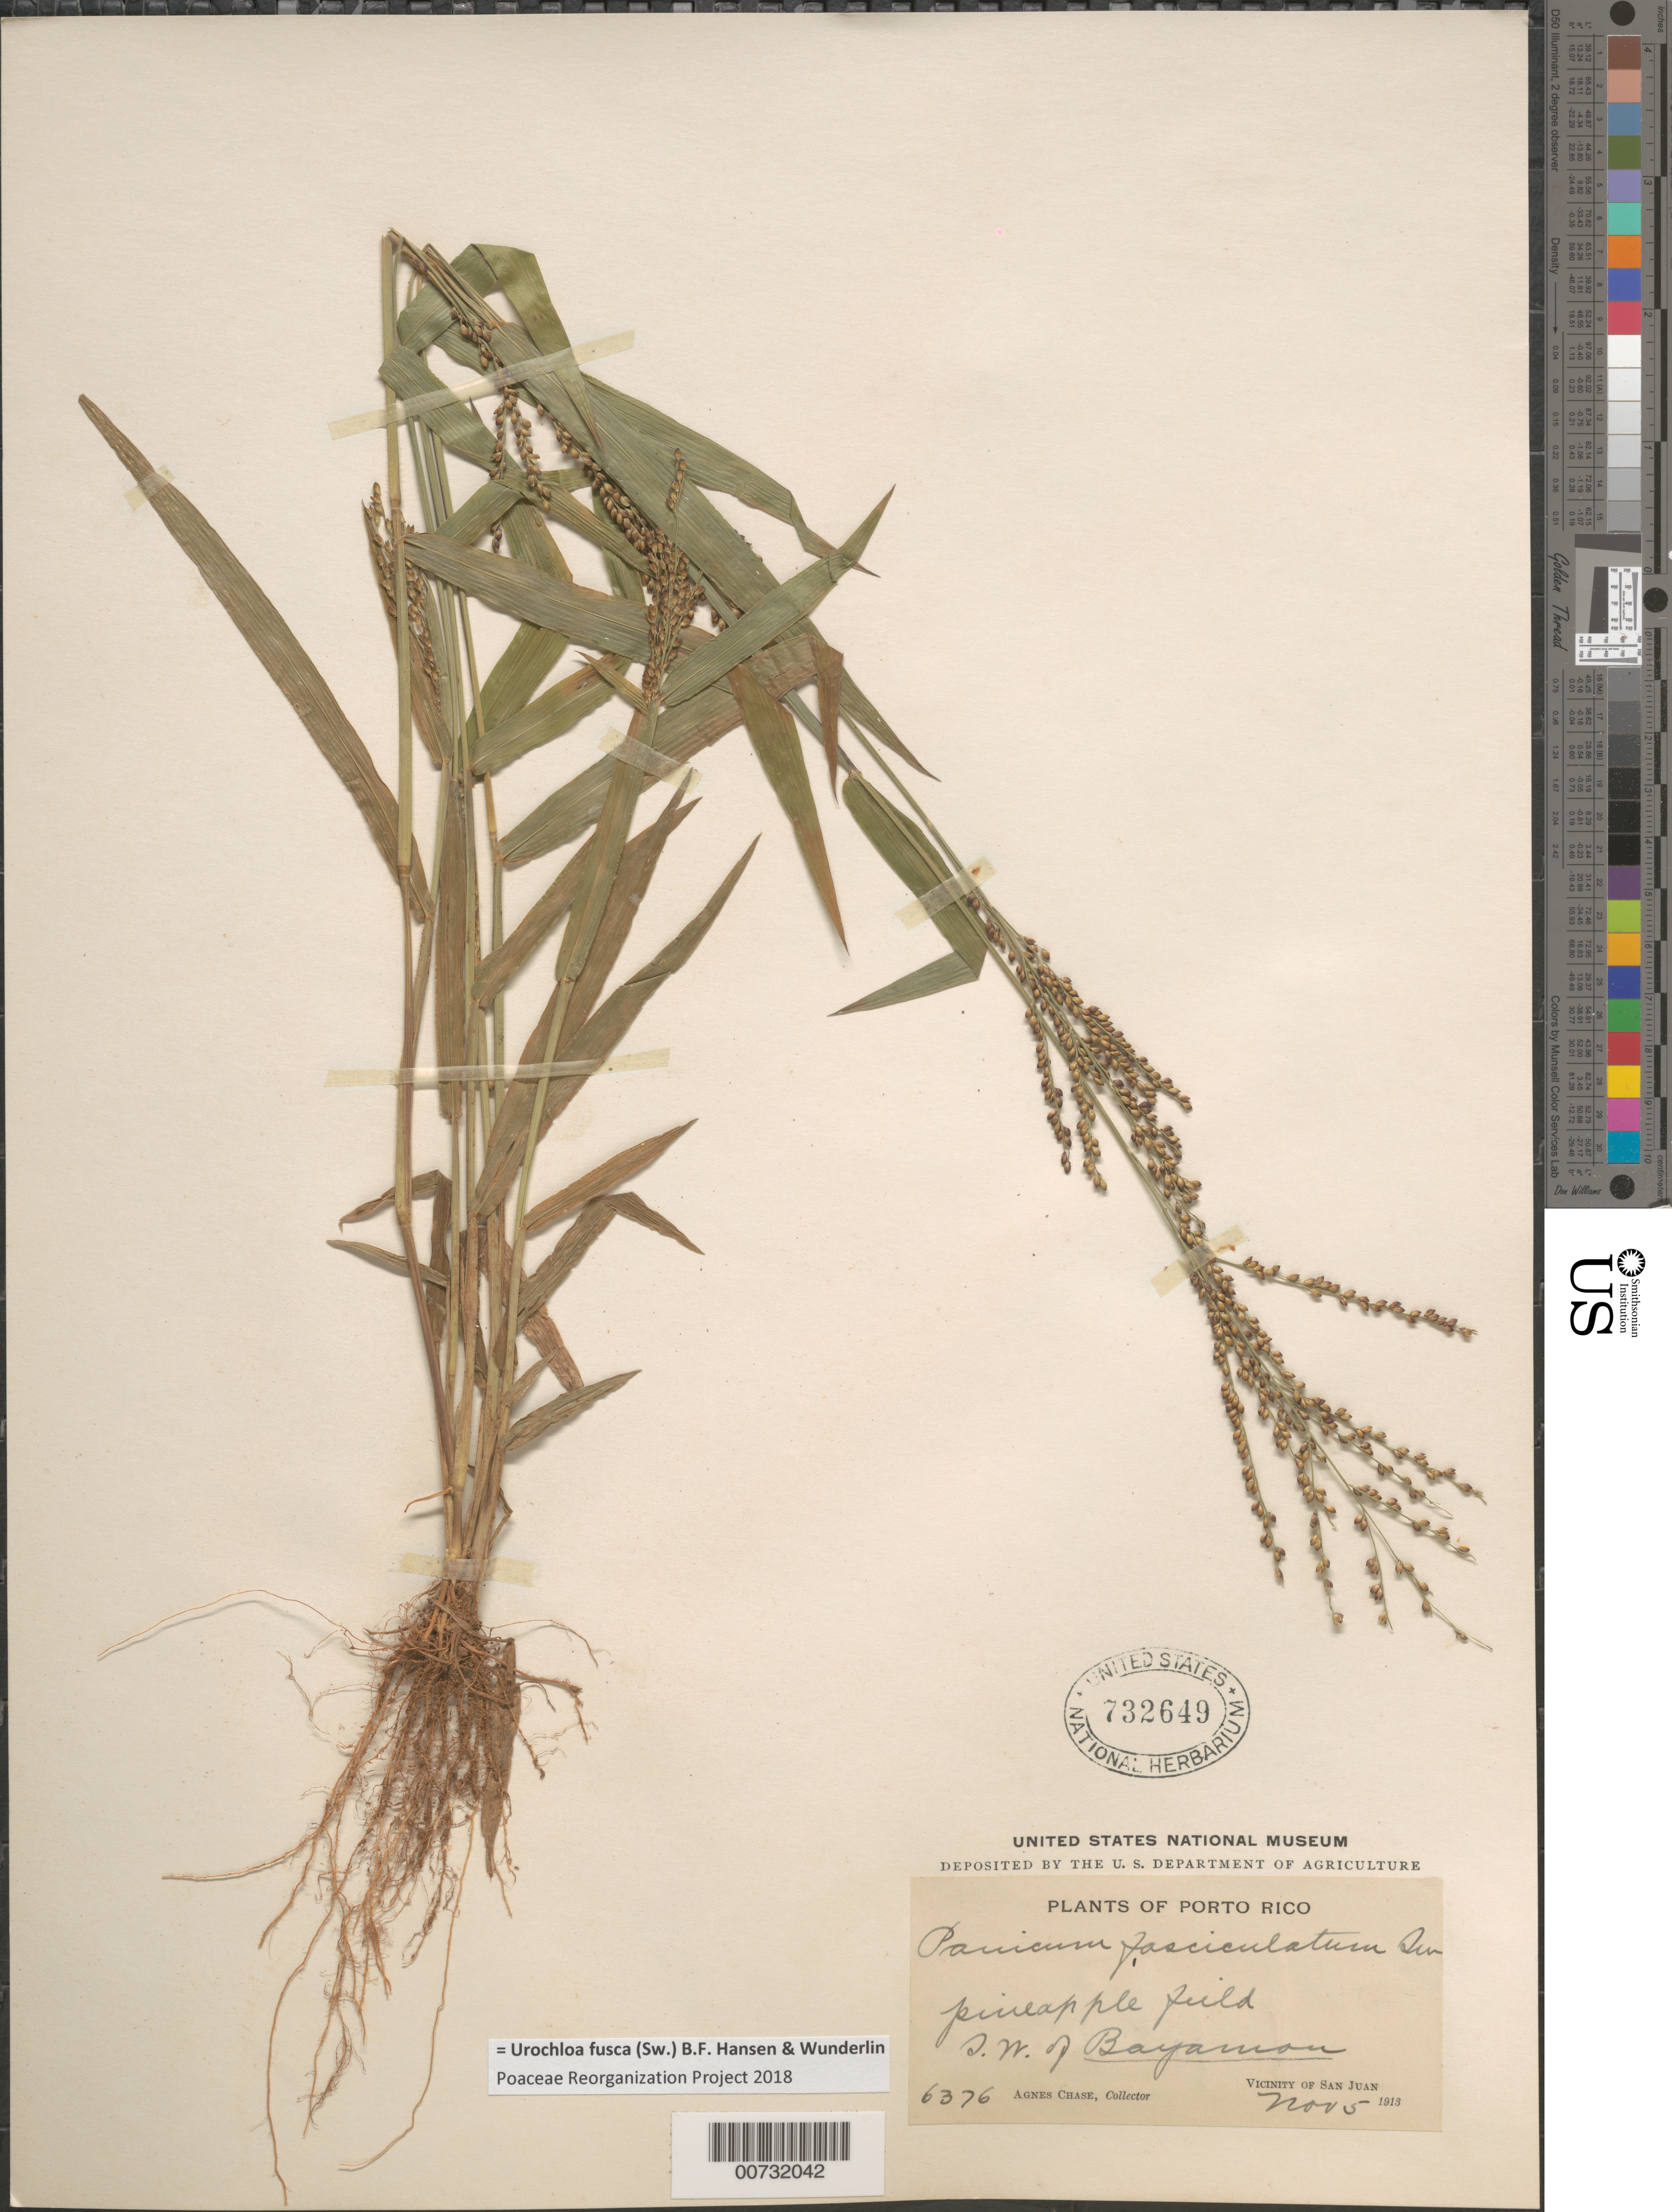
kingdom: Plantae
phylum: Tracheophyta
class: Liliopsida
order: Poales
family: Poaceae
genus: Urochloa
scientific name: Urochloa fusca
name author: (Sw.) B.F. Hansen & Wunderlin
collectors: A. Chase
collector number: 6376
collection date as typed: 05 Nov 1913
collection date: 1913-11-05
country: Puerto Rico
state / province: Bayamón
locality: Bayamon, SW of; vic of San Juan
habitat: Pineapple field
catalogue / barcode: US 732649